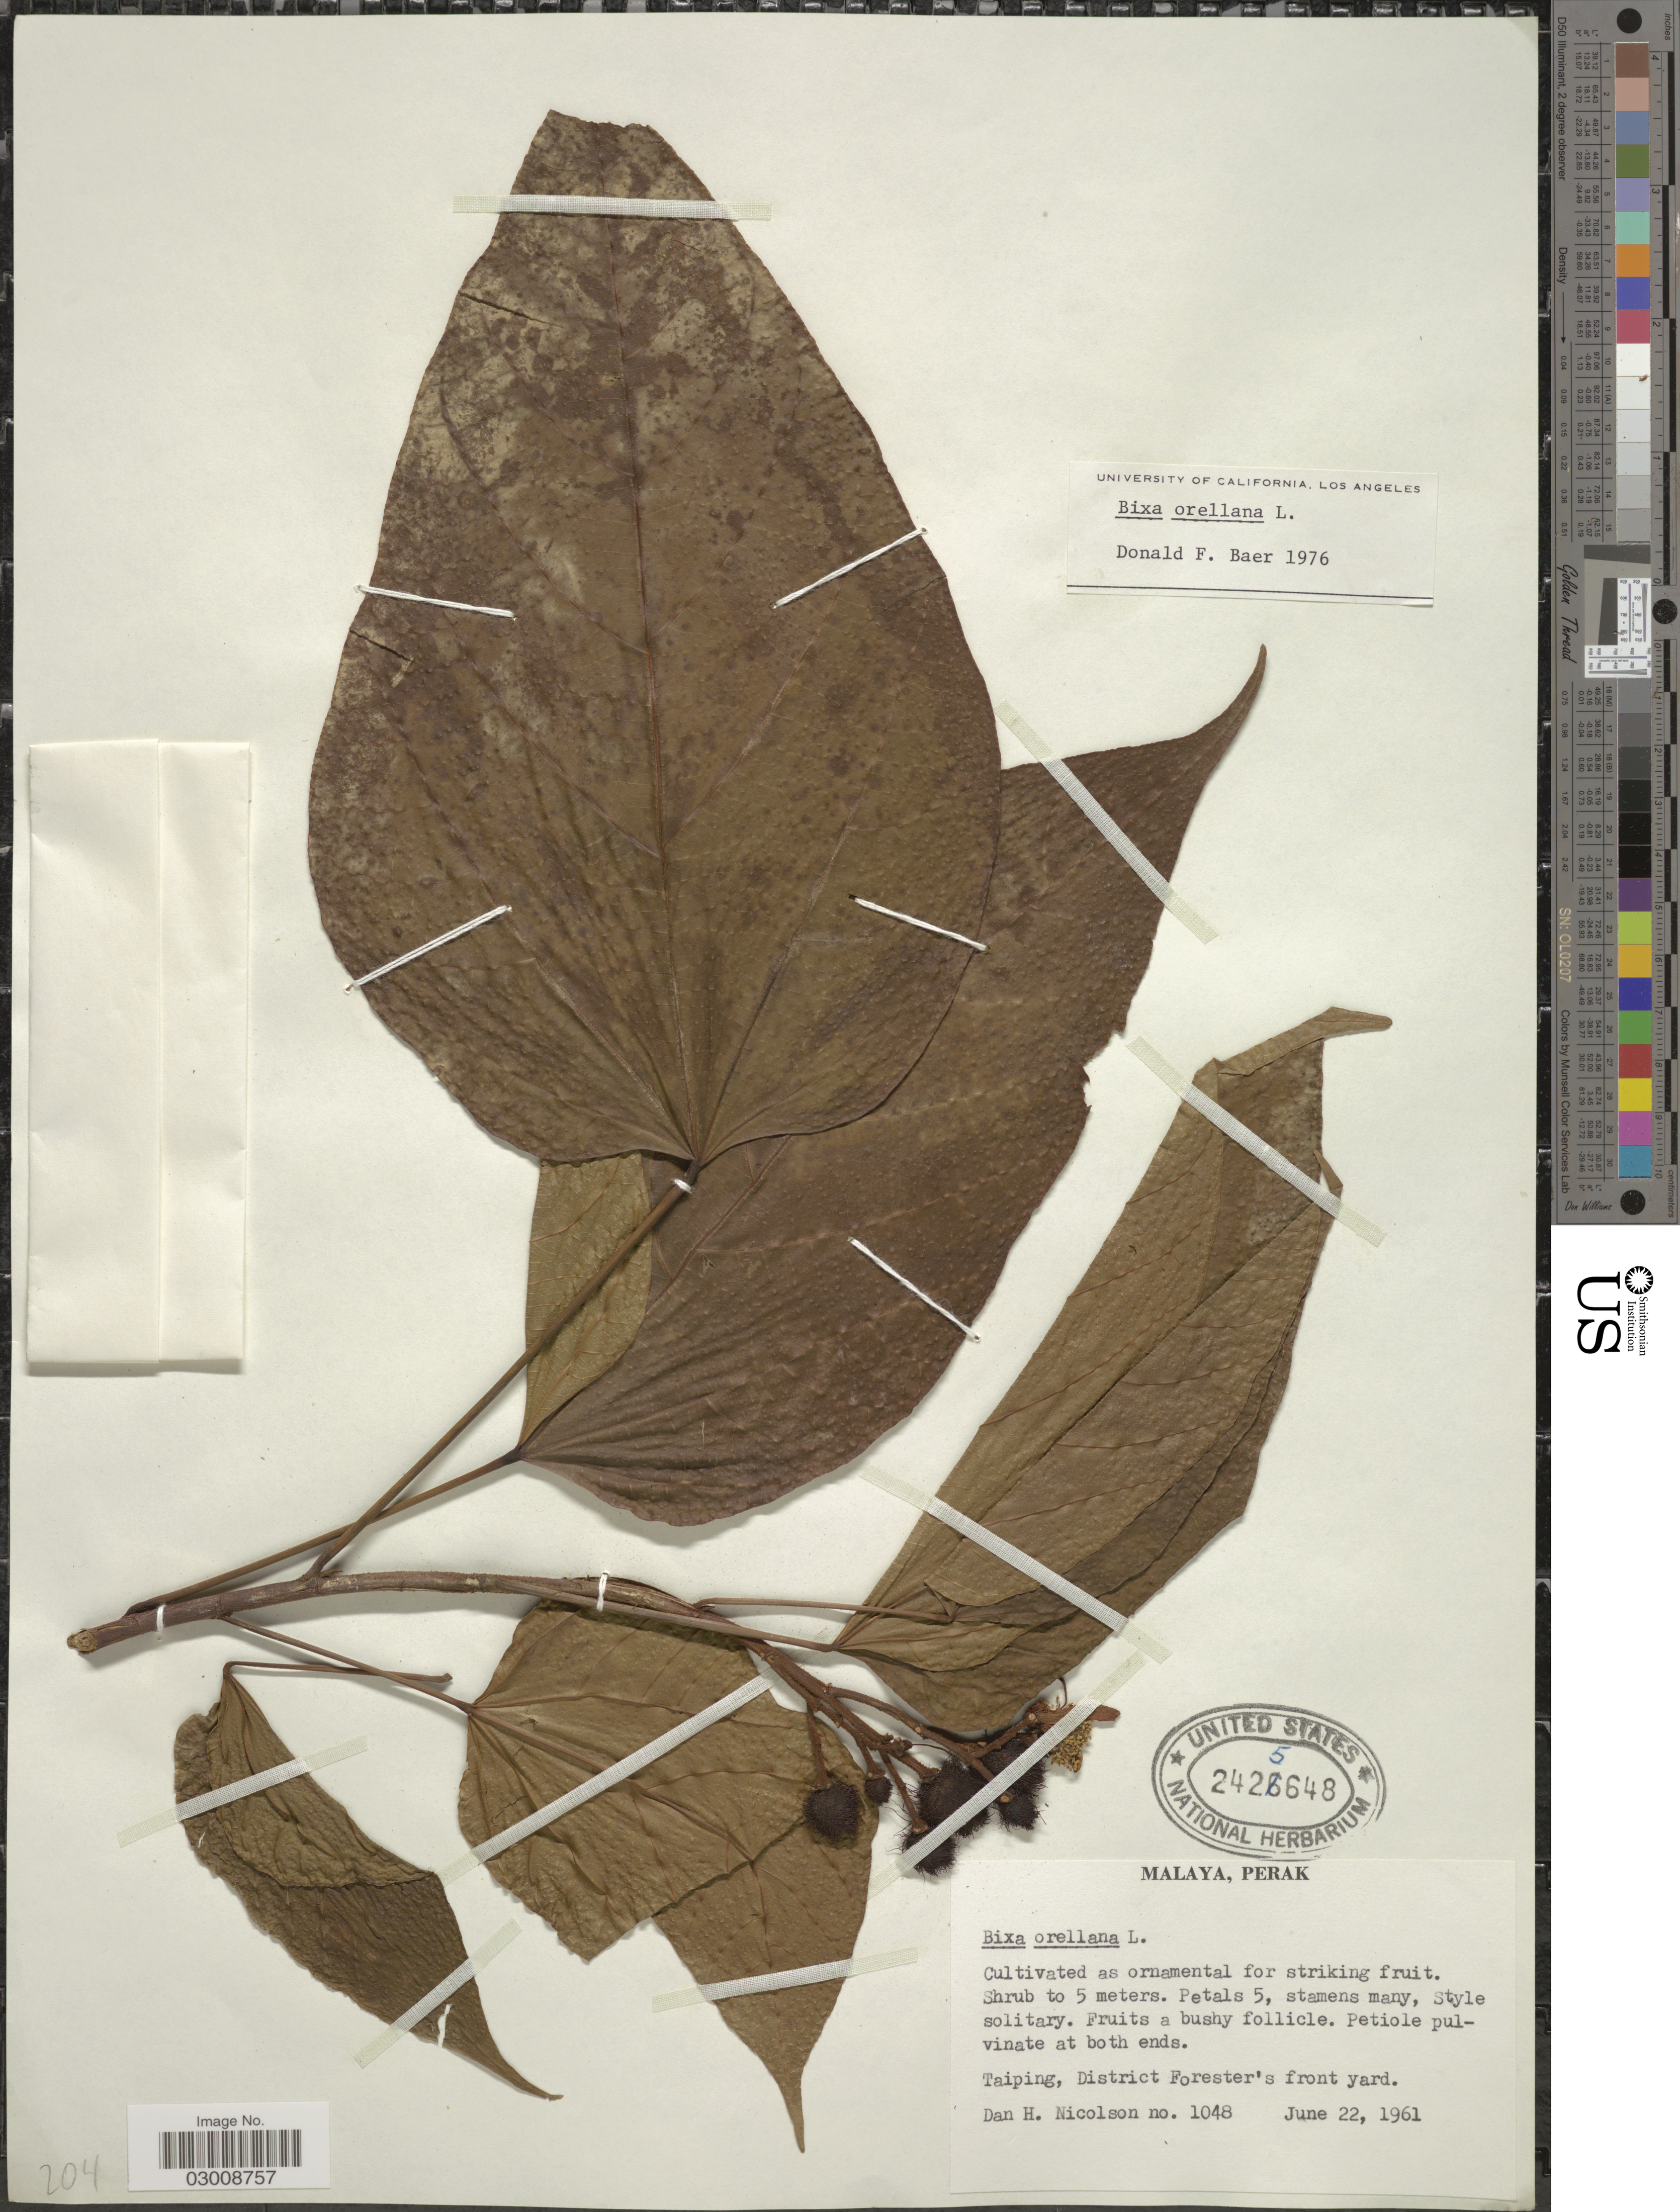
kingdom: Plantae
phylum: Tracheophyta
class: Magnoliopsida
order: Malvales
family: Bixaceae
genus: Bixa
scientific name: Bixa orellana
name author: L.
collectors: D. H. Nicolson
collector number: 1048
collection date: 1961-06-22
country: Malaysia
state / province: Perak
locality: Taiping, District Forester's front yard.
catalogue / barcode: US 2425648